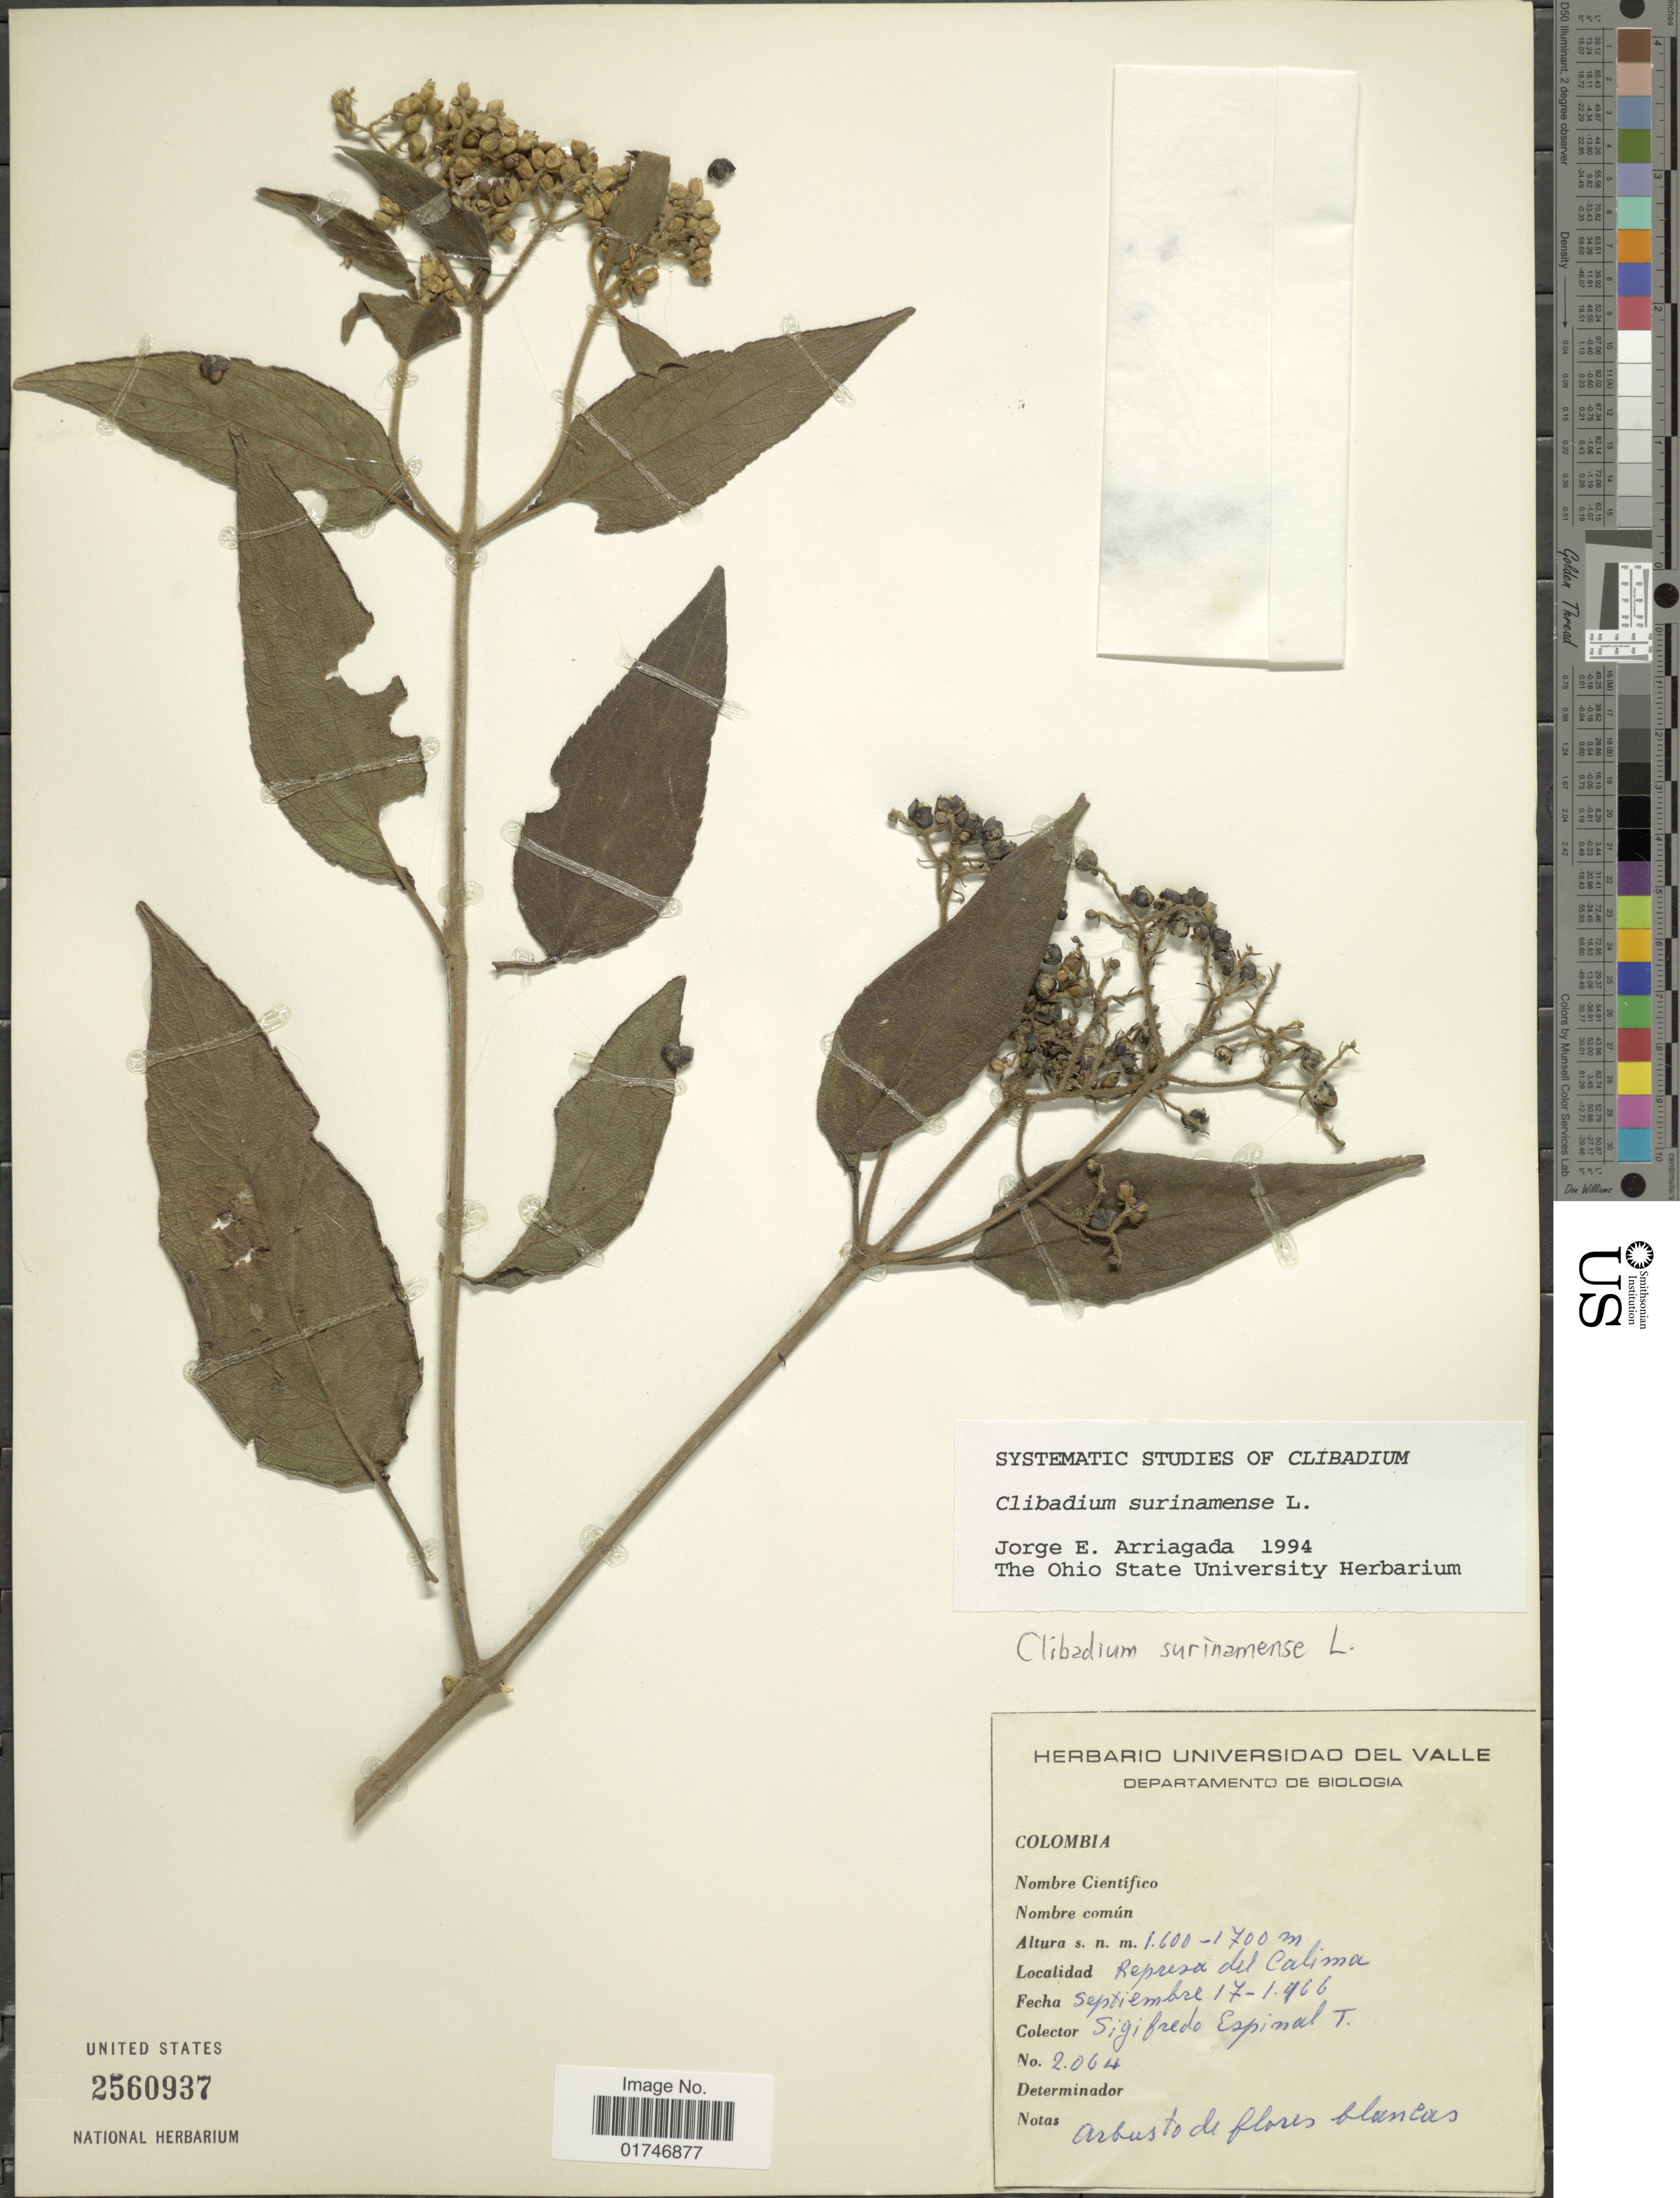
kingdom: Plantae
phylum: Tracheophyta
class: Magnoliopsida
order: Asterales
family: Asteraceae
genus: Clibadium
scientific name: Clibadium surinamense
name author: L.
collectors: S. T. Espinal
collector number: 2064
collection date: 1966-09-17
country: Colombia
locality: Represa del Calima.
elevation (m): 1600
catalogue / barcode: US 2560937